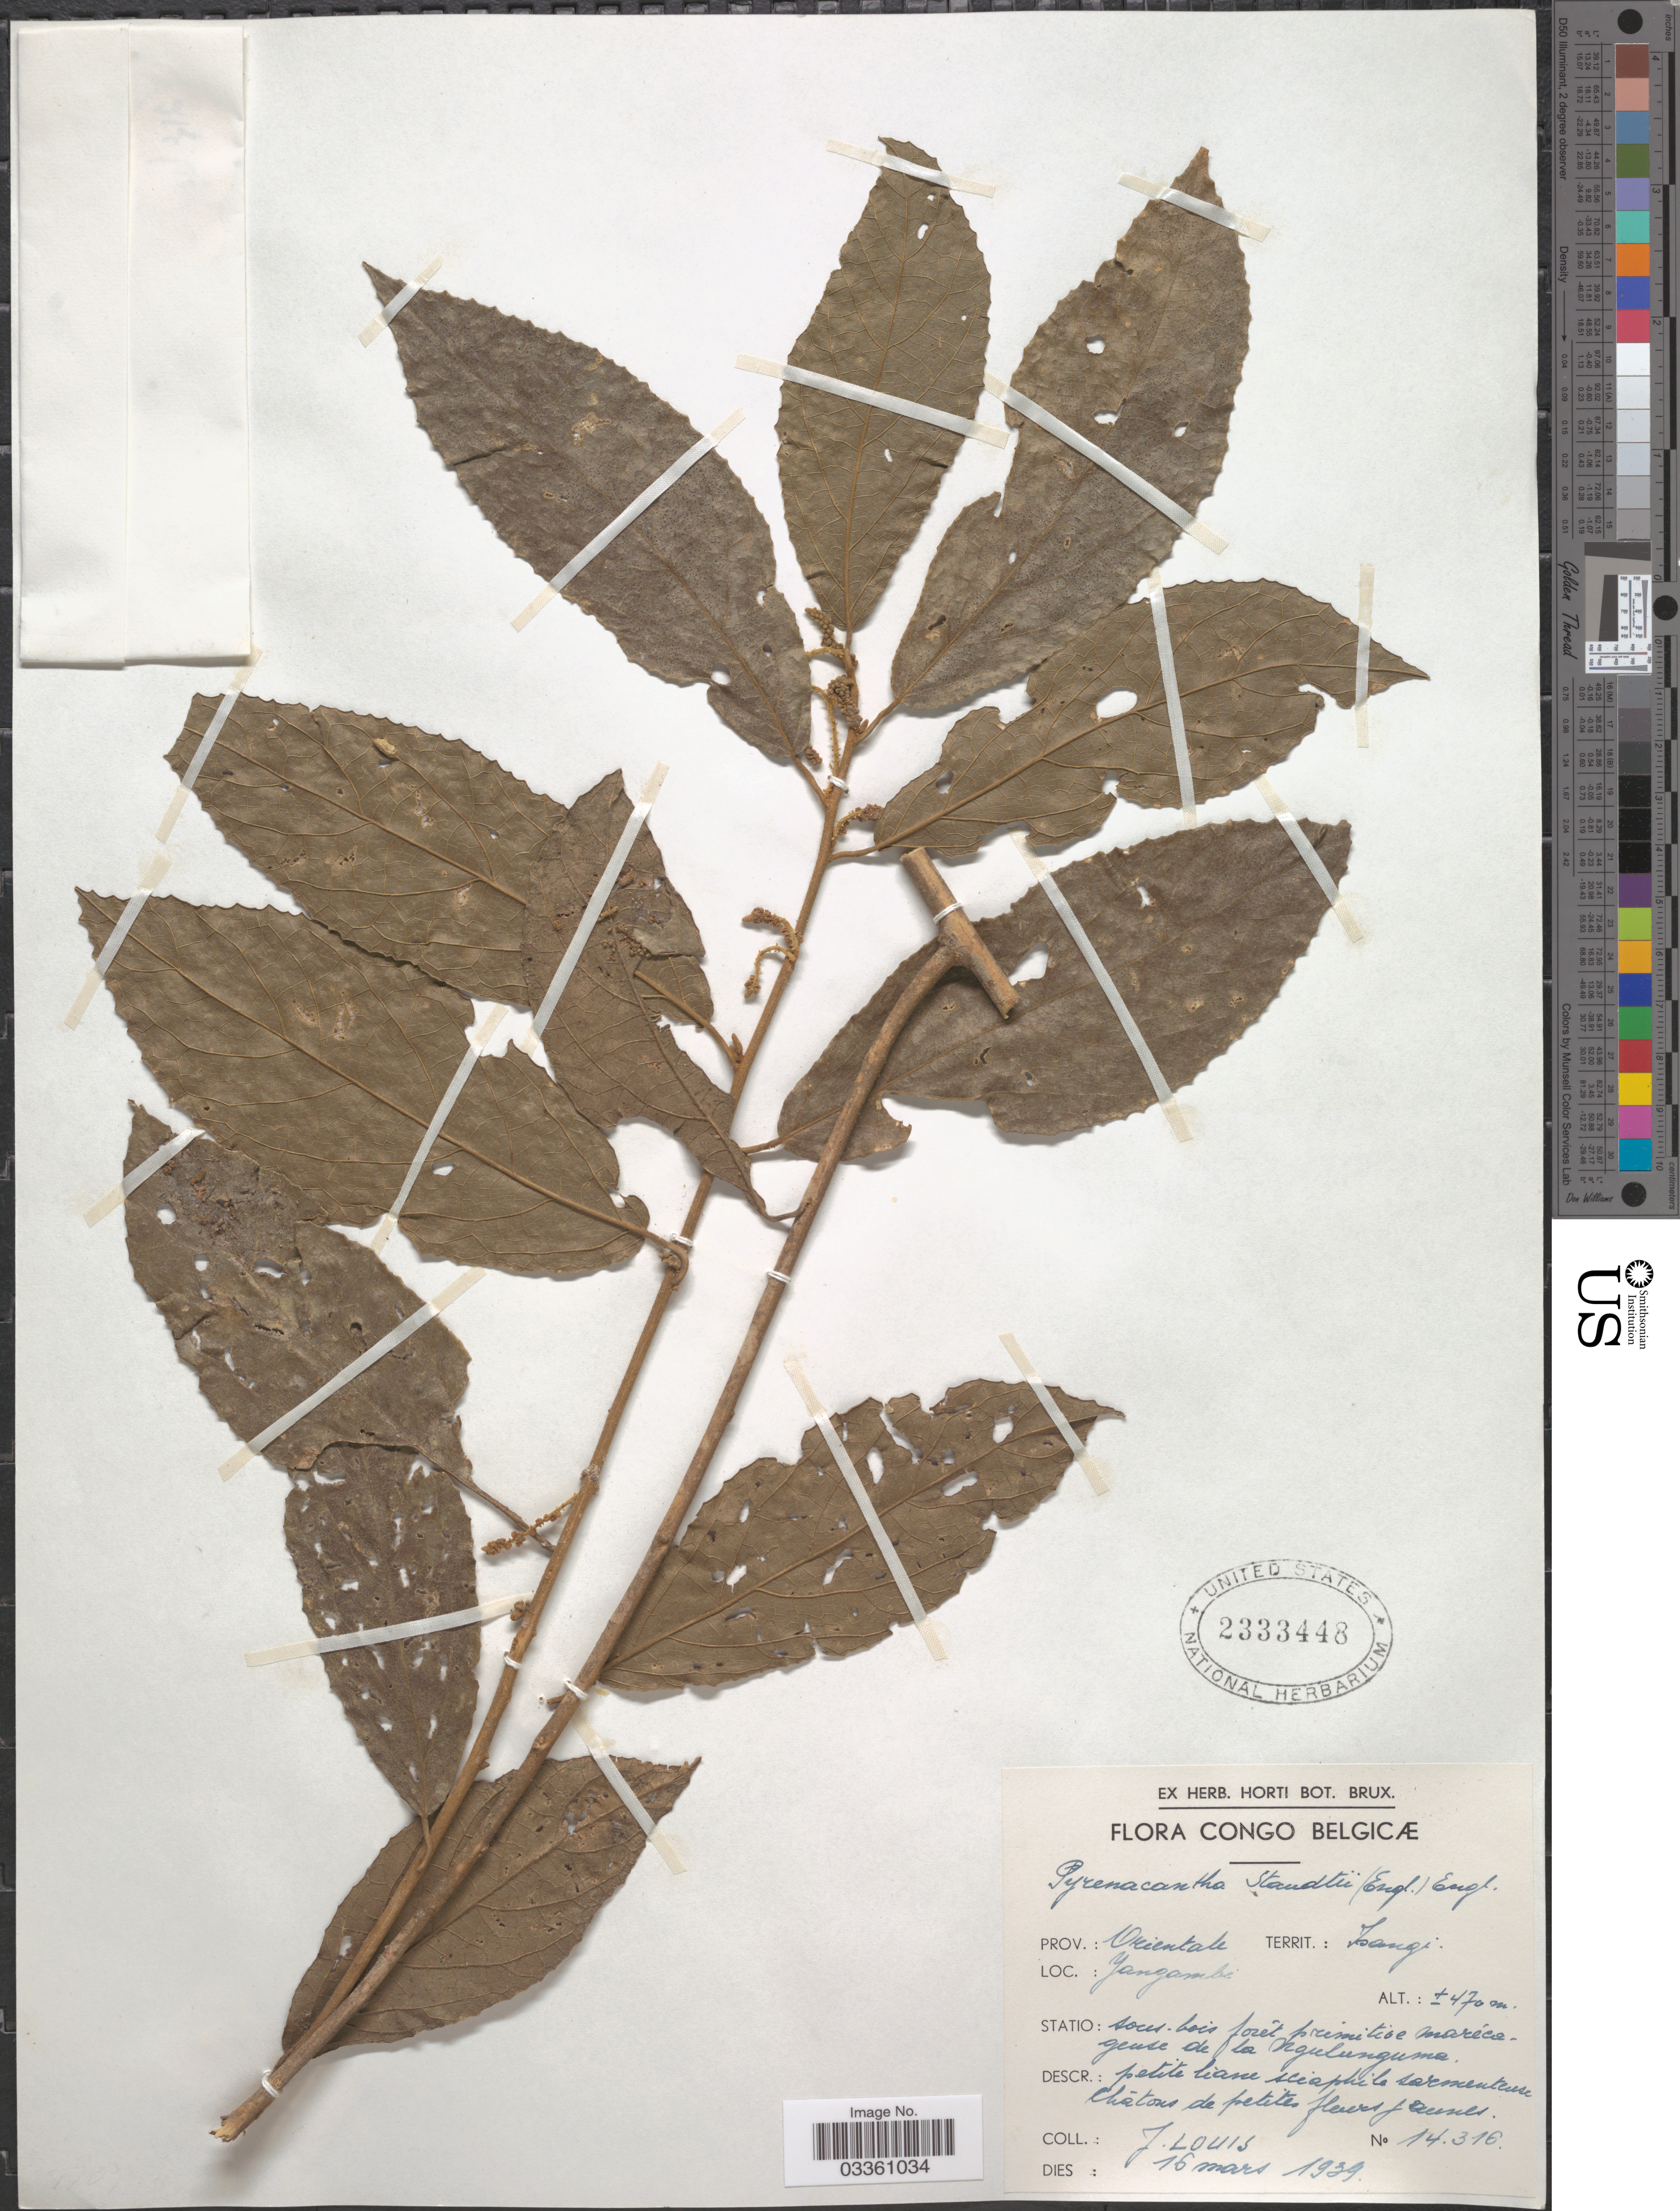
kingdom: Plantae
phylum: Tracheophyta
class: Magnoliopsida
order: Icacinales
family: Icacinaceae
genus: Pyrenacantha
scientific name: Pyrenacantha staudtii var. appressa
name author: Boutique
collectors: J. Louis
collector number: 14316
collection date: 1939-03-16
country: Congo, Democratic Republic of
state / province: Tshopo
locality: Congo Belgicæ. Territ.: Isangi. Yangambi.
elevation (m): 470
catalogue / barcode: US 2333448